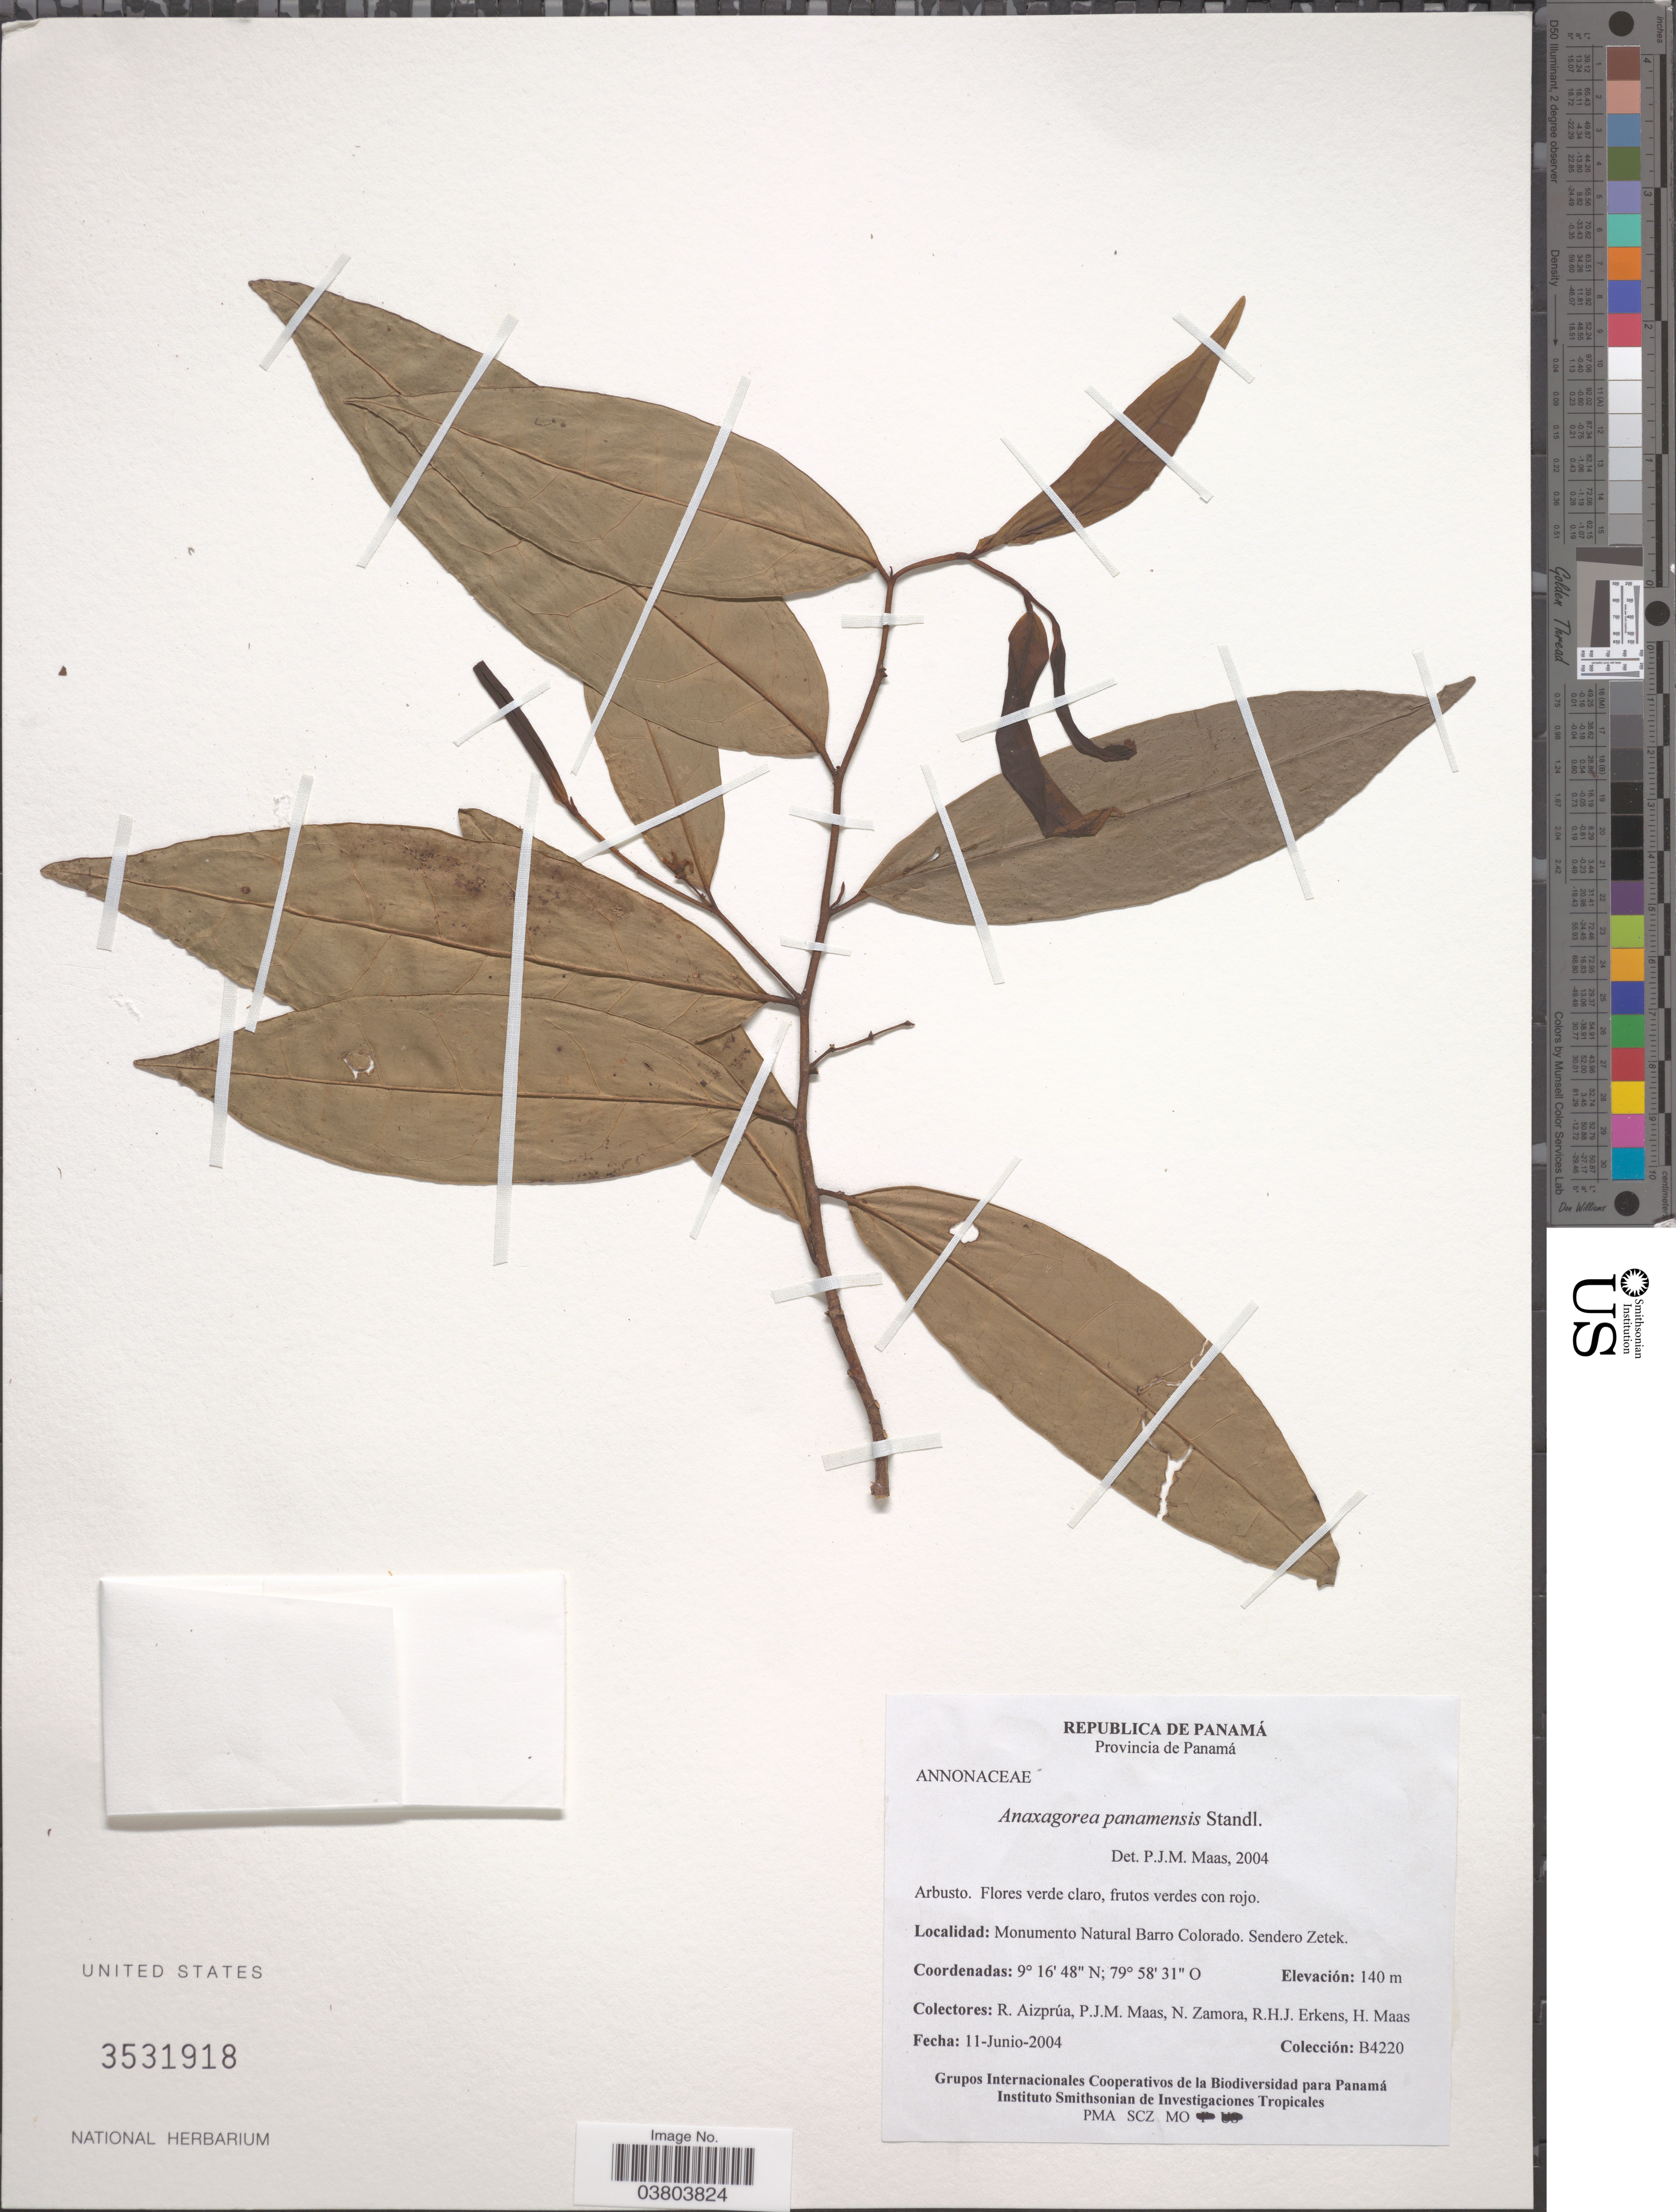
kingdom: Plantae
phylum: Tracheophyta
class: Magnoliopsida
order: Magnoliales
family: Annonaceae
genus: Anaxagorea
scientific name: Anaxagorea panamensis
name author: Standl.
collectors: R. Aizprúa, P. Maas, N. Zamora, R. Erkens & H. Maas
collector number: B4220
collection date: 2004-06-11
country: Panama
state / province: Panamá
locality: Monumento Natural Barro Colorado. Sendero Zetek.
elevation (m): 140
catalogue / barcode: US 3531918